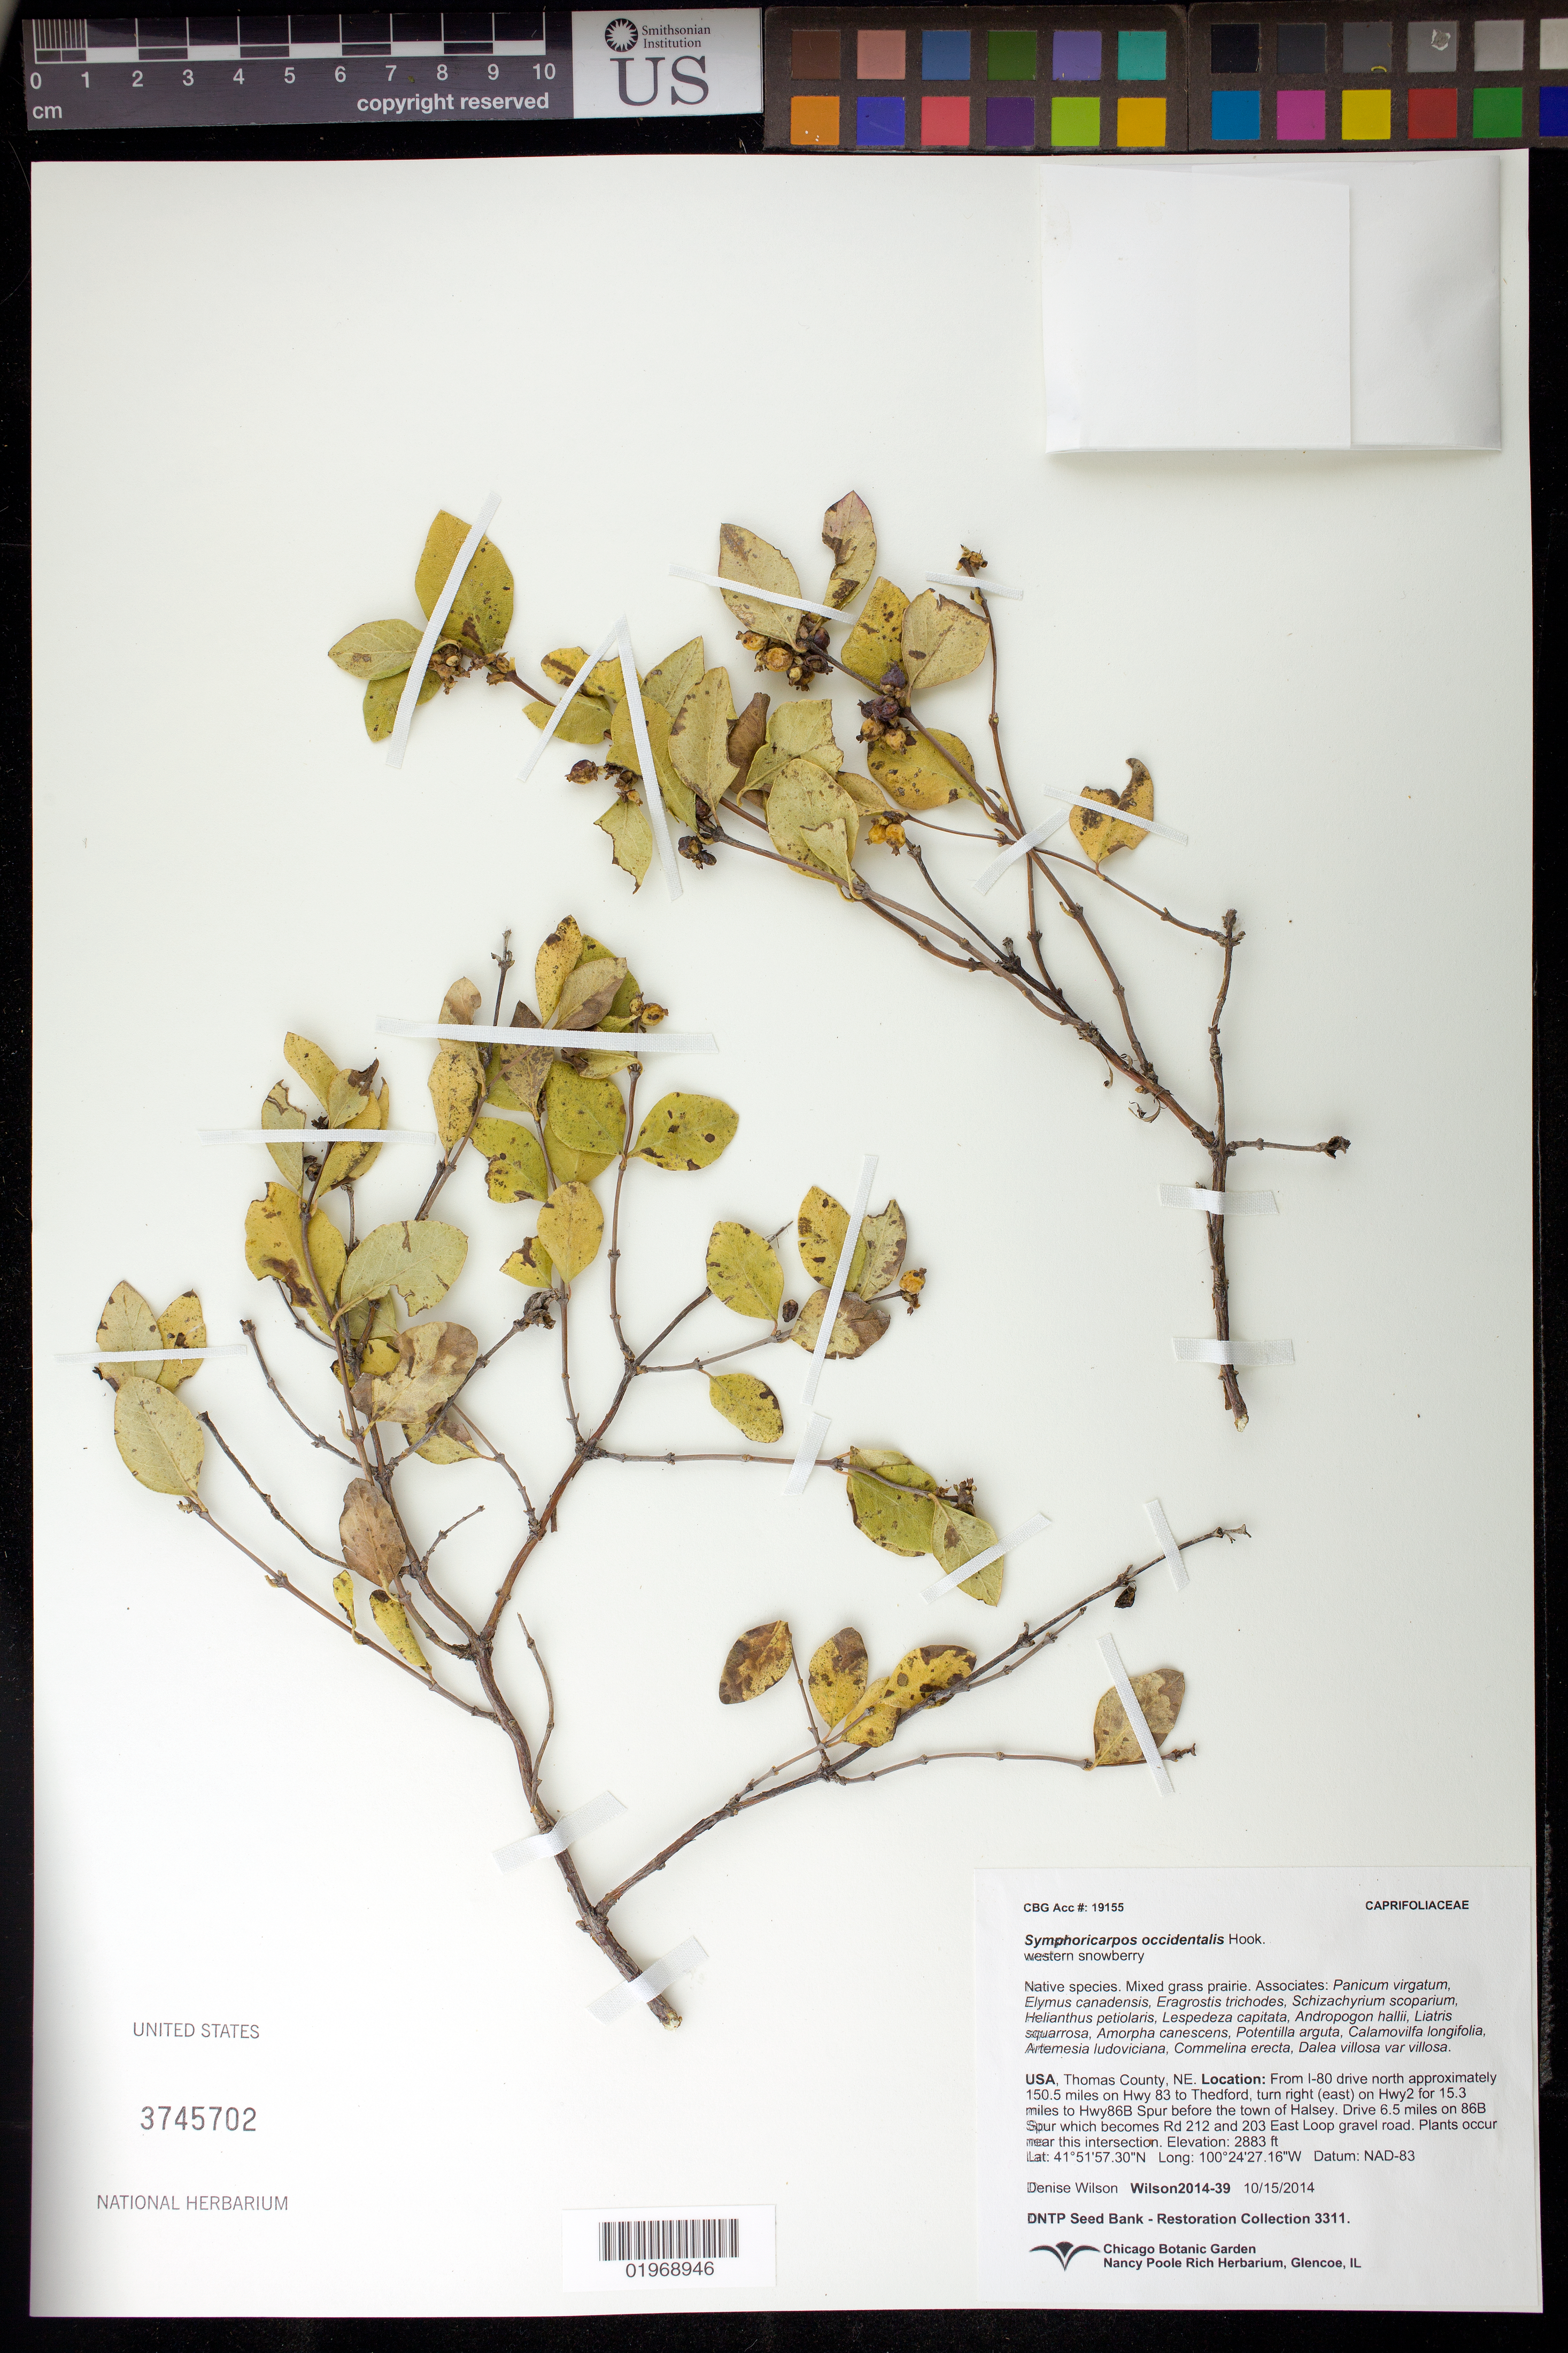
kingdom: Plantae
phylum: Tracheophyta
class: Magnoliopsida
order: Dipsacales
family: Caprifoliaceae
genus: Symphoricarpos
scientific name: Symphoricarpos occidentalis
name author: (R. Br.) Hook.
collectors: D. Wilson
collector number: Wilson2014-39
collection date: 2014-10-15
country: United States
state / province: Nebraska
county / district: Thomas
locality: Spur which becomes Rd 212 to 203 East Loop gravel road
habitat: Mixed grass prairie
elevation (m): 879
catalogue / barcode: US 3745702